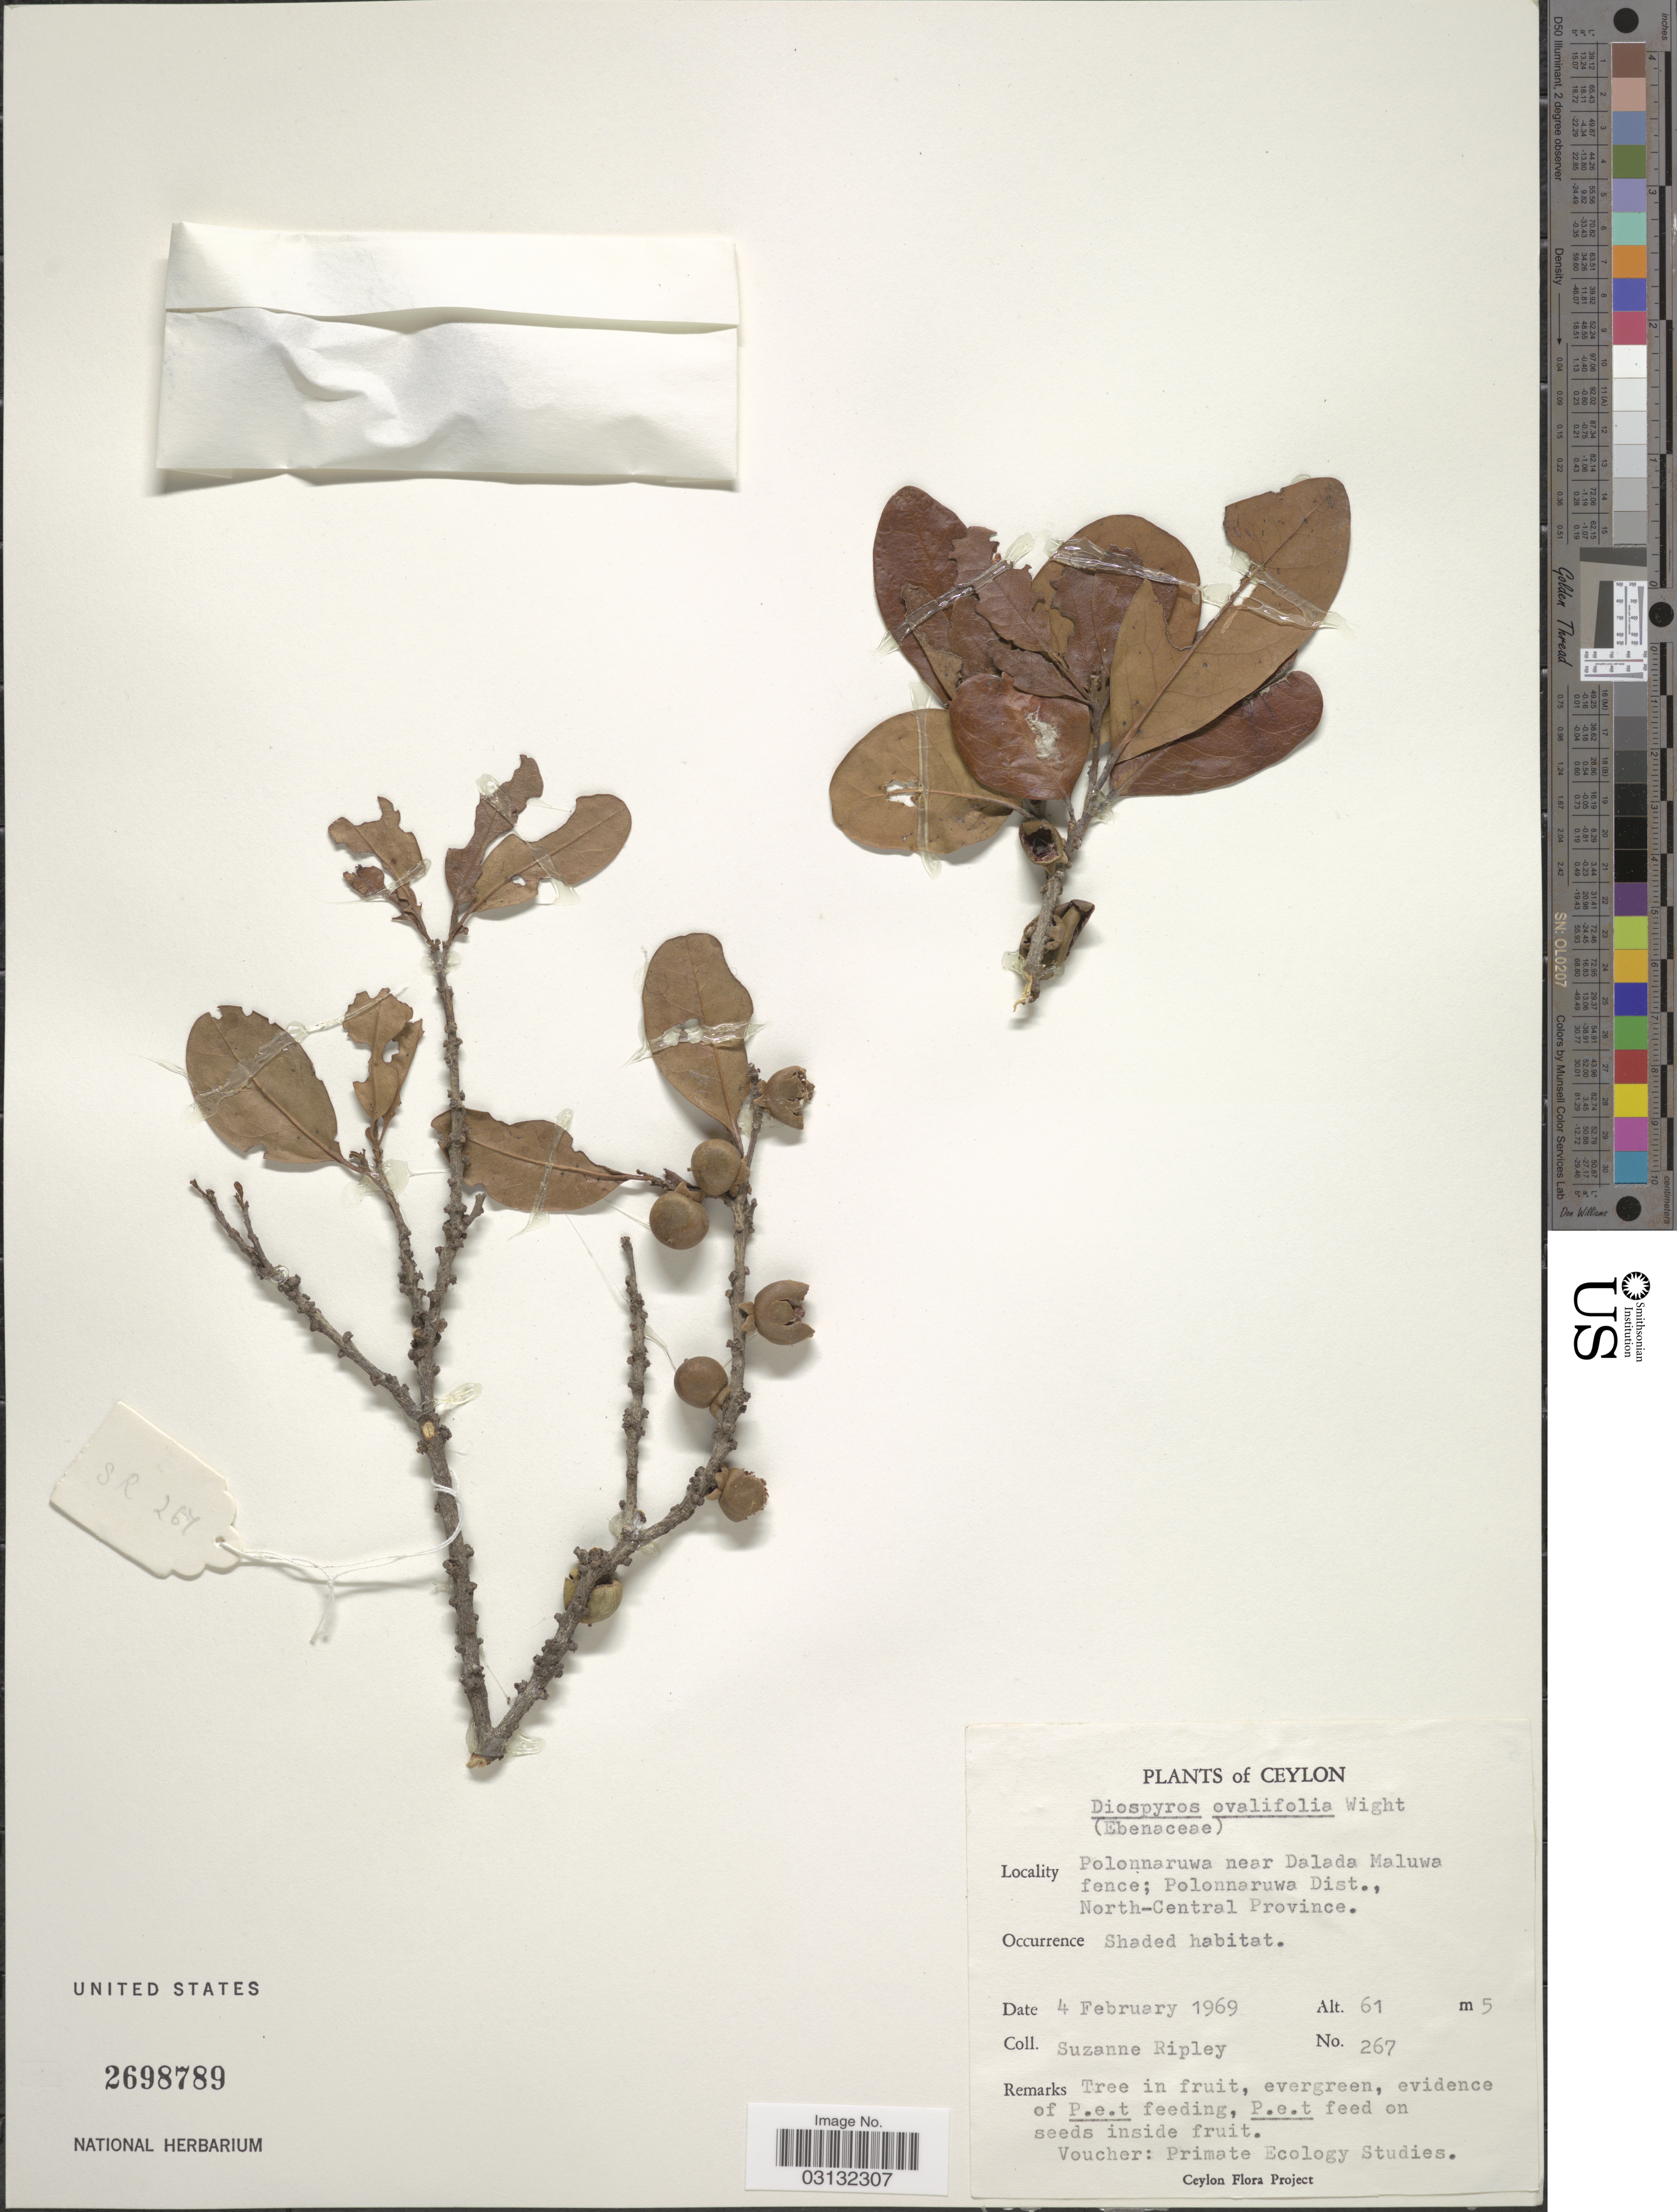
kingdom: Plantae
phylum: Tracheophyta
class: Magnoliopsida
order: Ericales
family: Ebenaceae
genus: Diospyros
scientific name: Diospyros ovalifolia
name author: Wight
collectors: S. Ripley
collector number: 267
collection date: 1969-02-04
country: Sri Lanka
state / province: North Central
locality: Ceylon. Polonnaruwa near Dalada Maluwa fence; Polonnaruwa Dist.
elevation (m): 61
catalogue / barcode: US 2698789